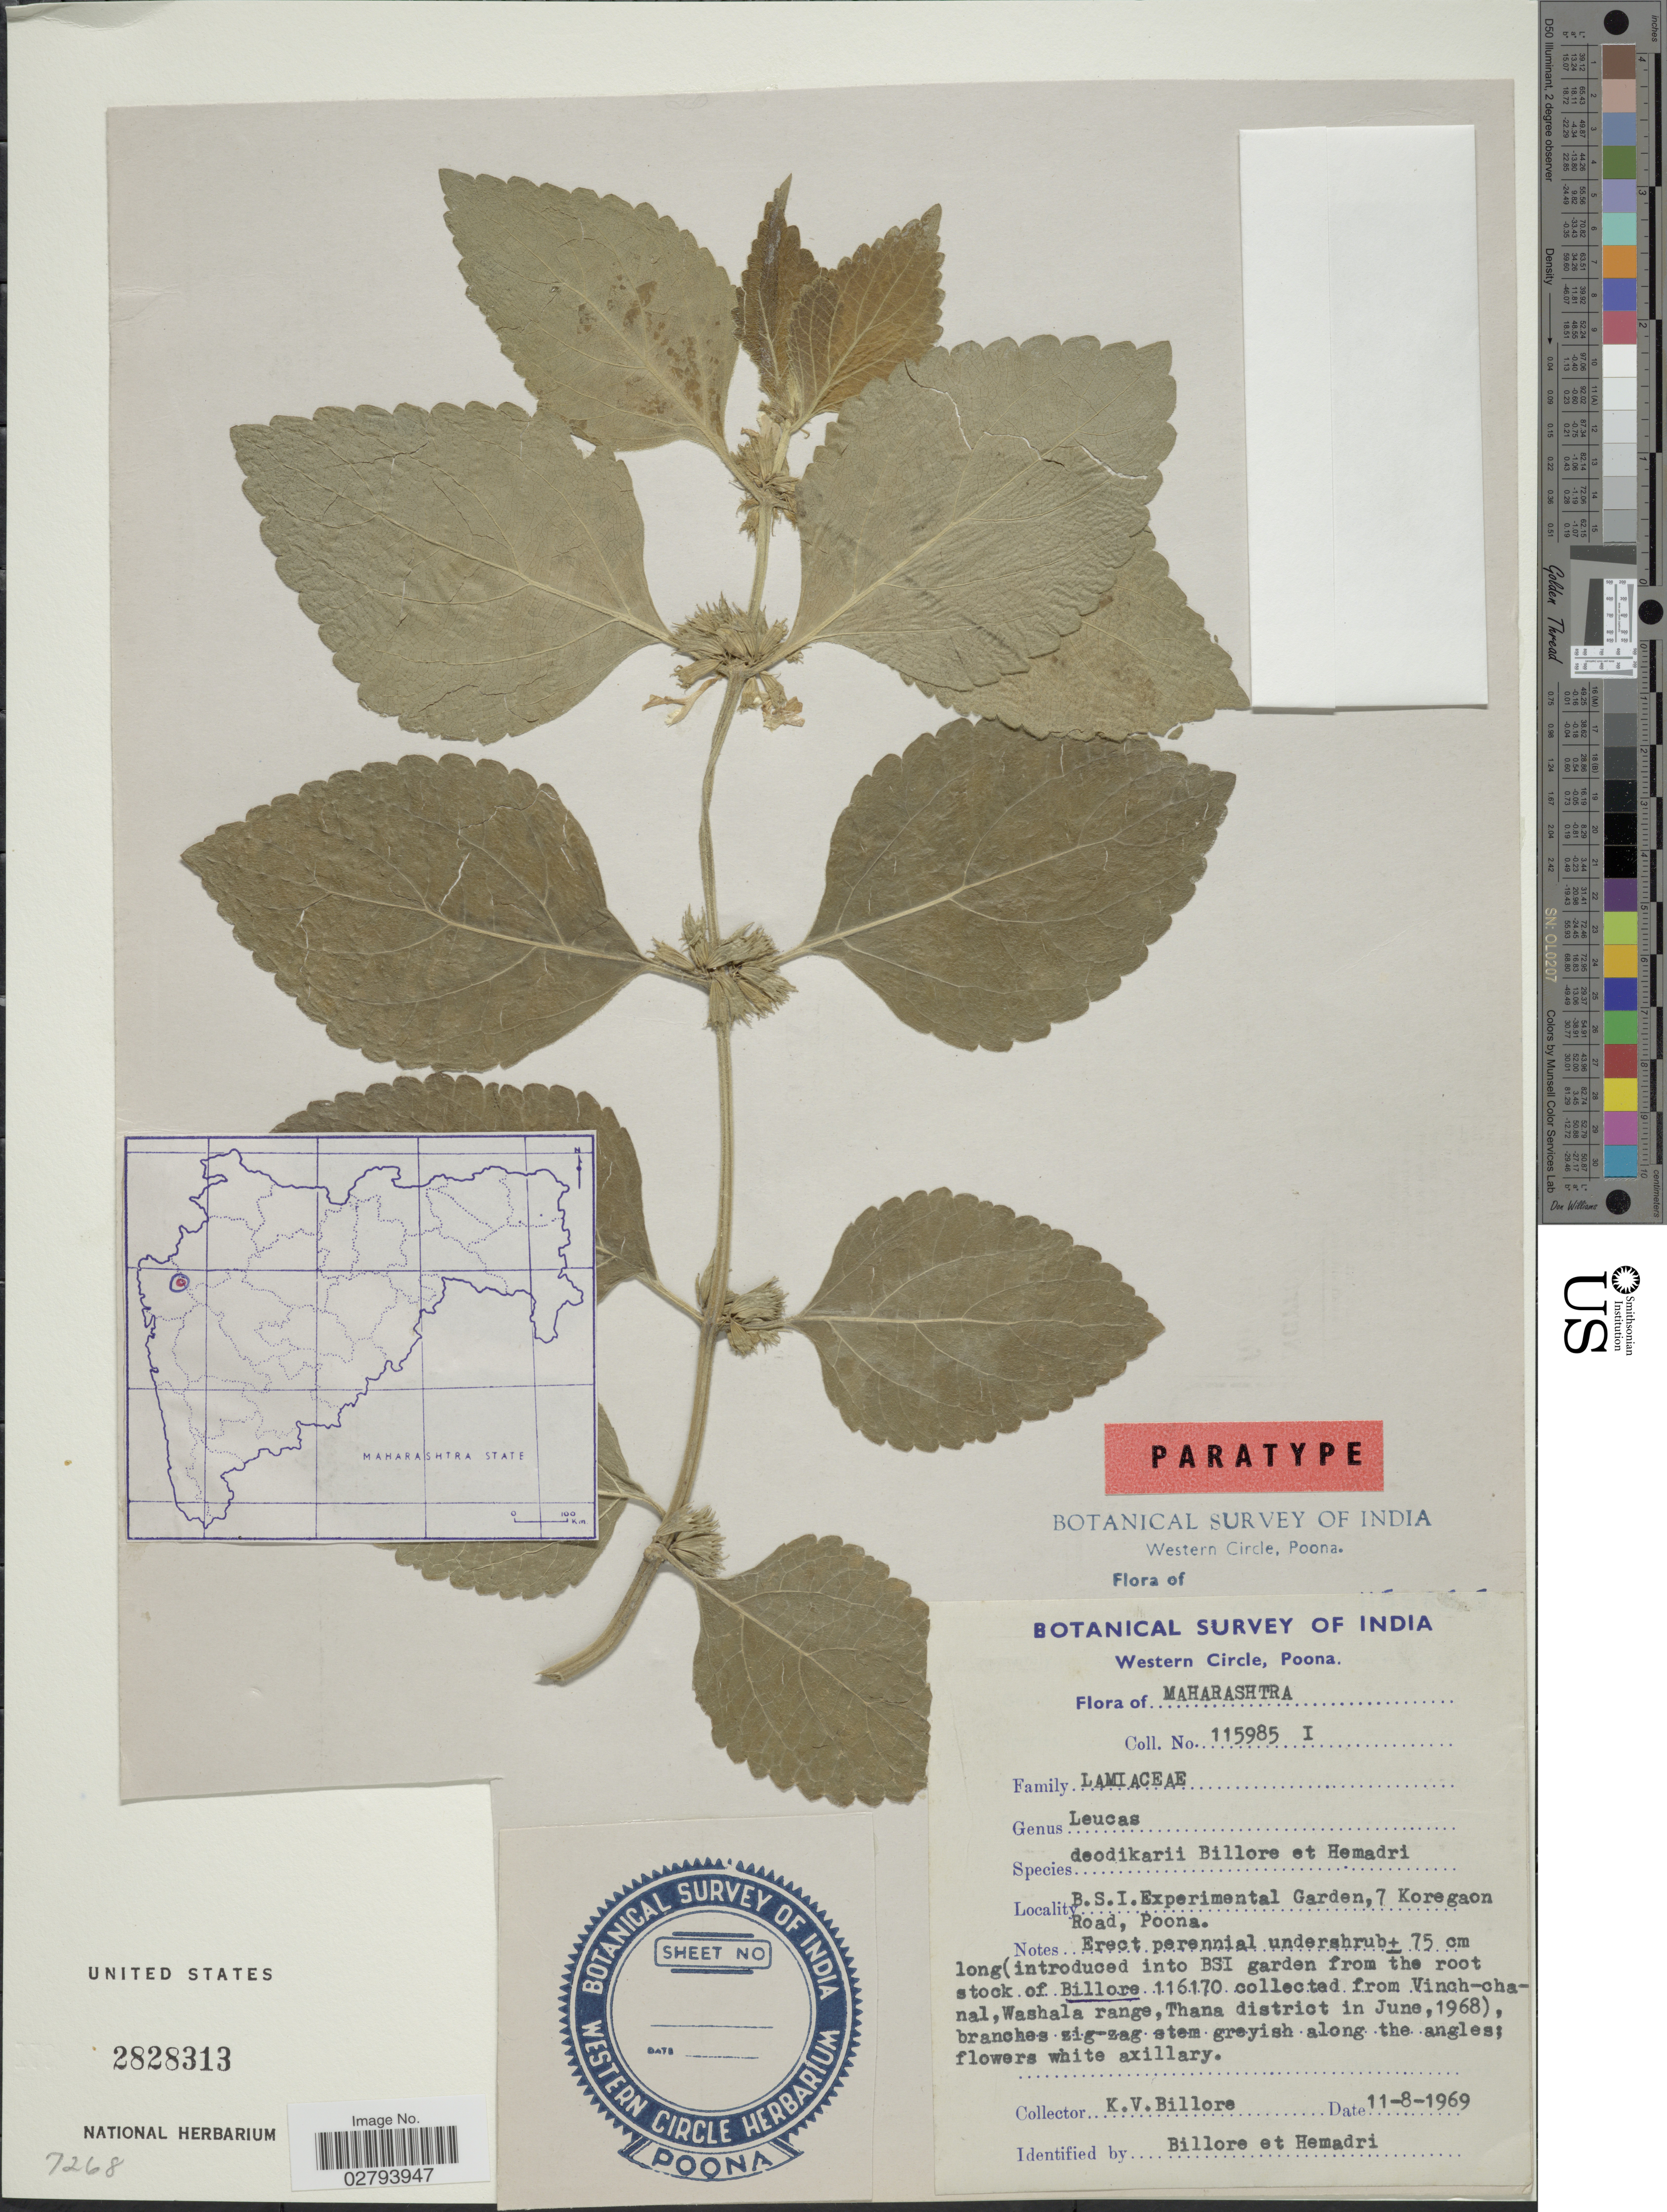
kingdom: Plantae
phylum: Tracheophyta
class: Magnoliopsida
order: Lamiales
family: Lamiaceae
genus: Leucas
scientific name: Leucas deodikarii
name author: Billmore & Hemadri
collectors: K. Billore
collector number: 115985 I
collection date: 1969-08-11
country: India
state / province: Maharashtra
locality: B.S.I. Experimental Garden, 7 Koregaon Road, Poona. Western Circle, Poona.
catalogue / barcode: US 2828313